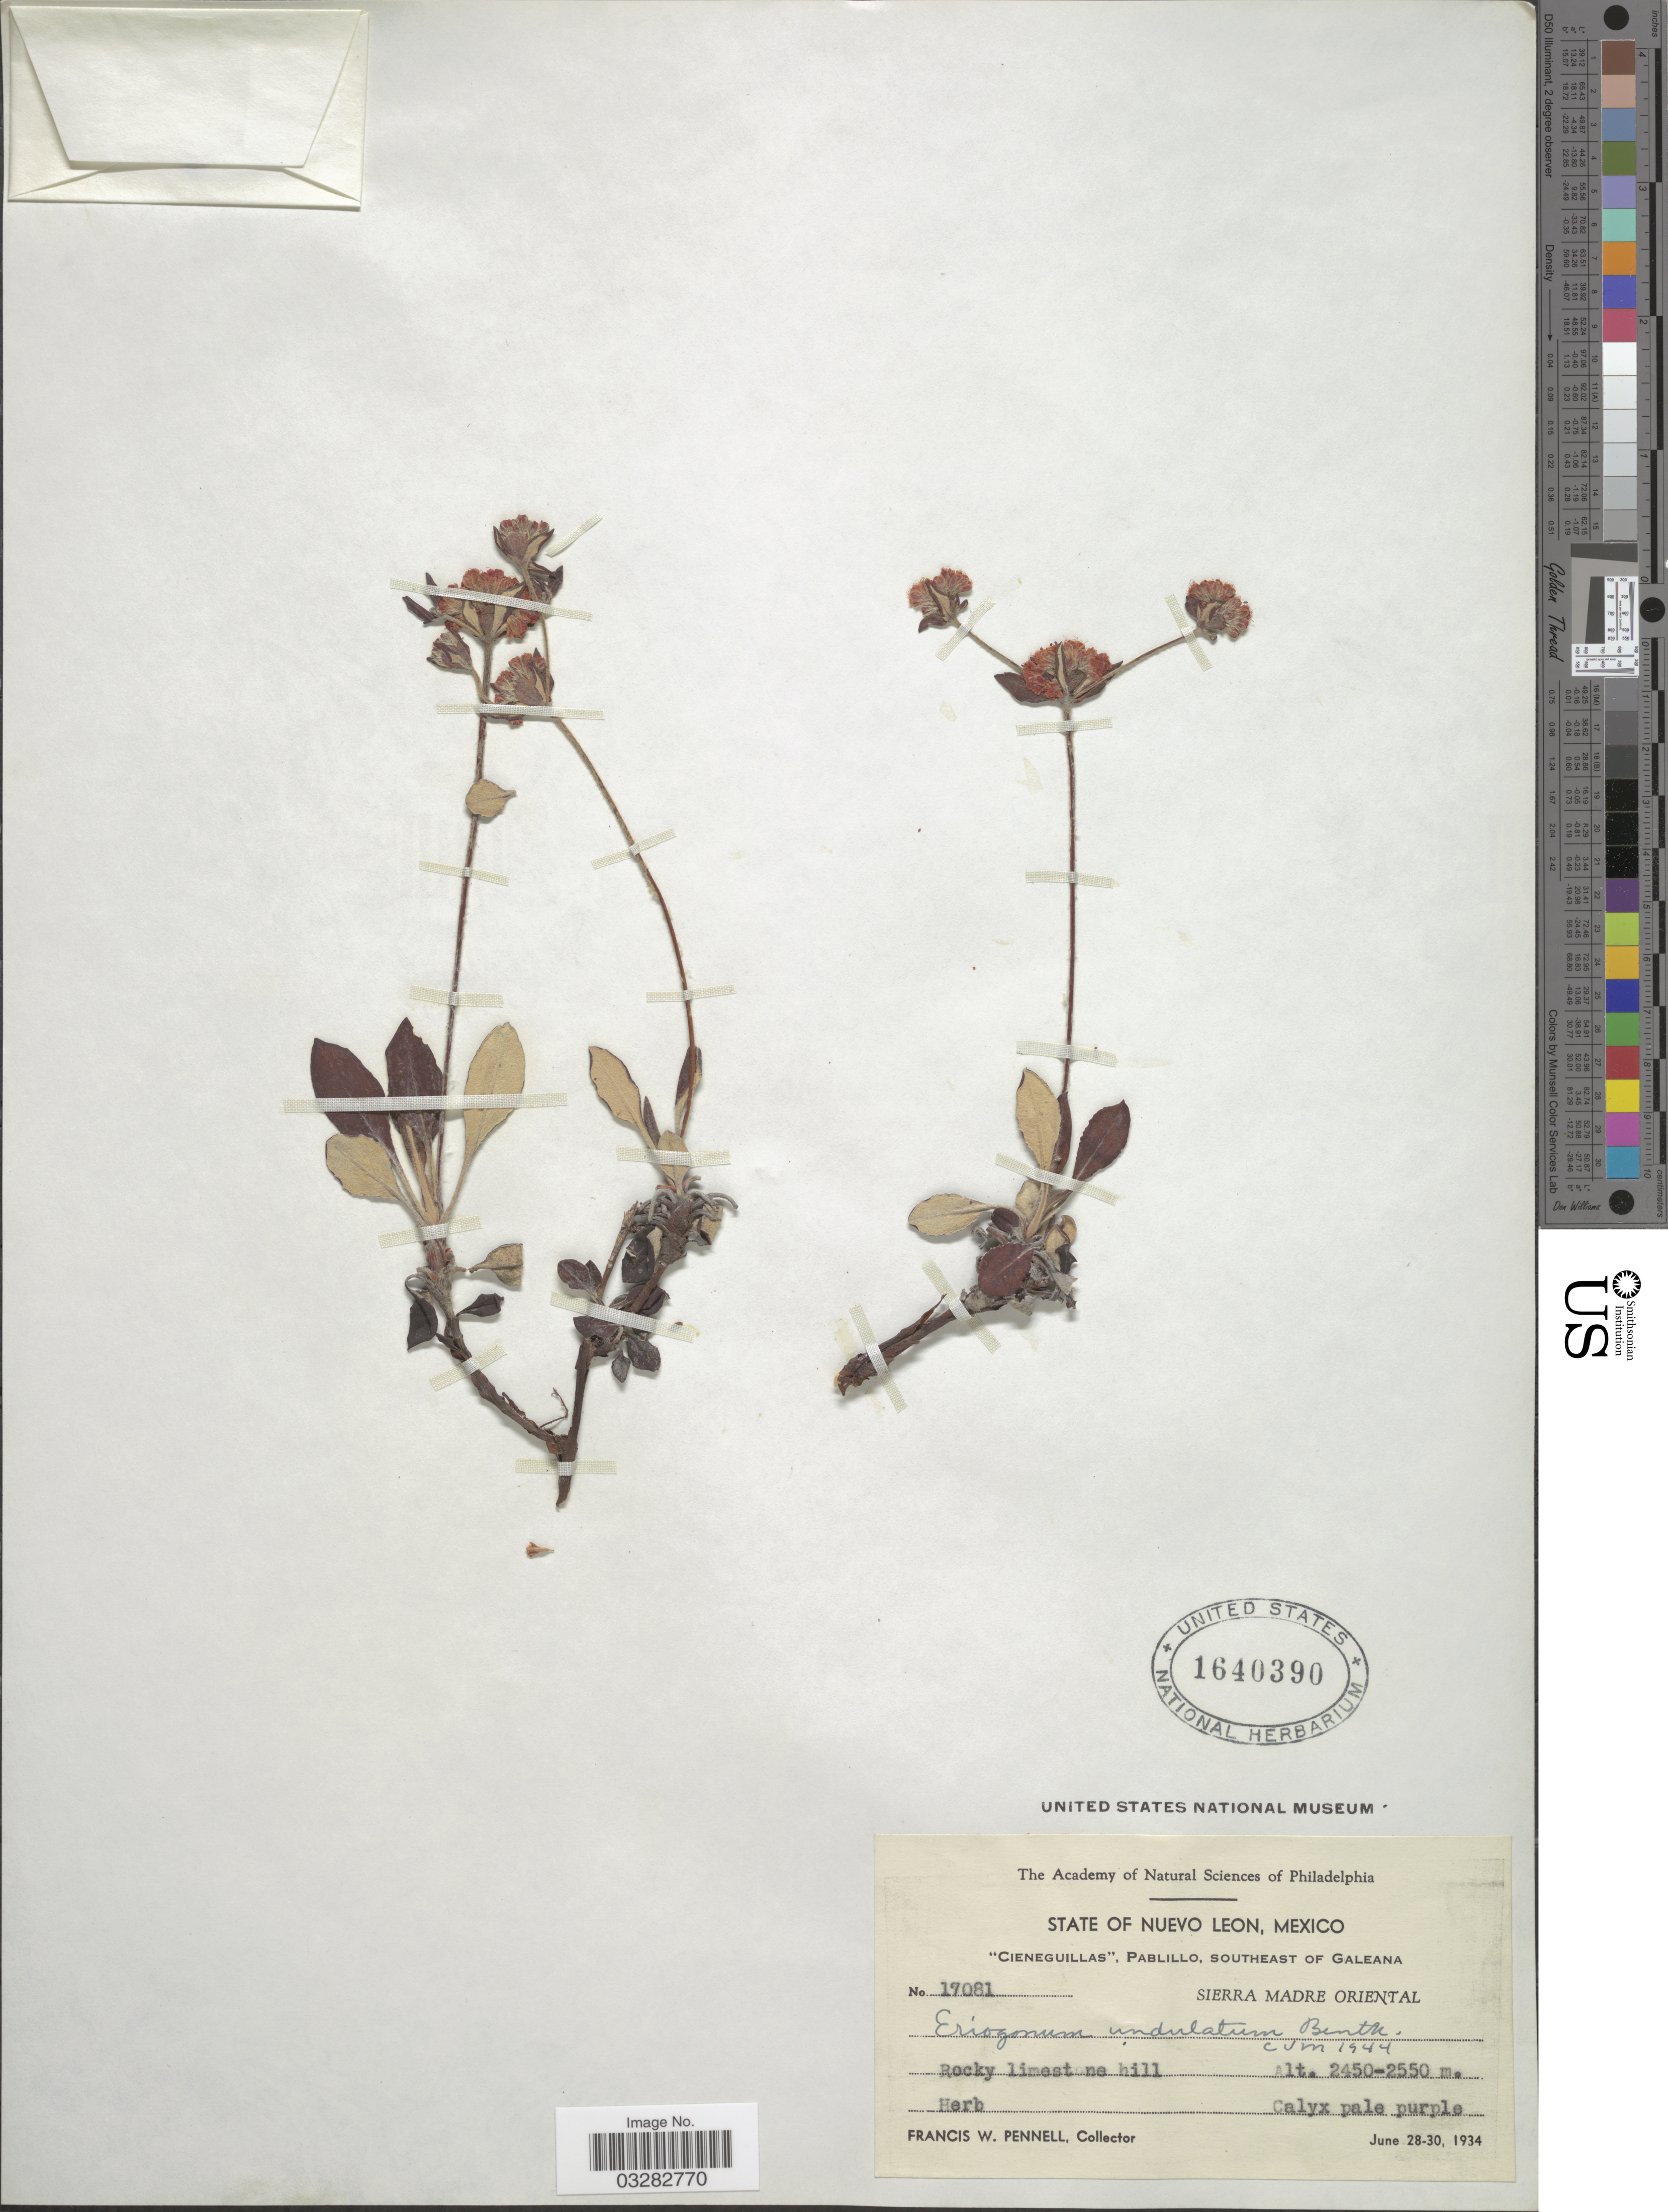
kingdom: Plantae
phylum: Tracheophyta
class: Magnoliopsida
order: Caryophyllales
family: Polygonaceae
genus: Eriogonum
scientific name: Eriogonum jamesii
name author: Benth.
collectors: F. W. Pennell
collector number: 17081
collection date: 1934-06-28/1934-06-30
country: Mexico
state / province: Nuevo León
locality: Cieneguillas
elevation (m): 2450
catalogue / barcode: US 1640390